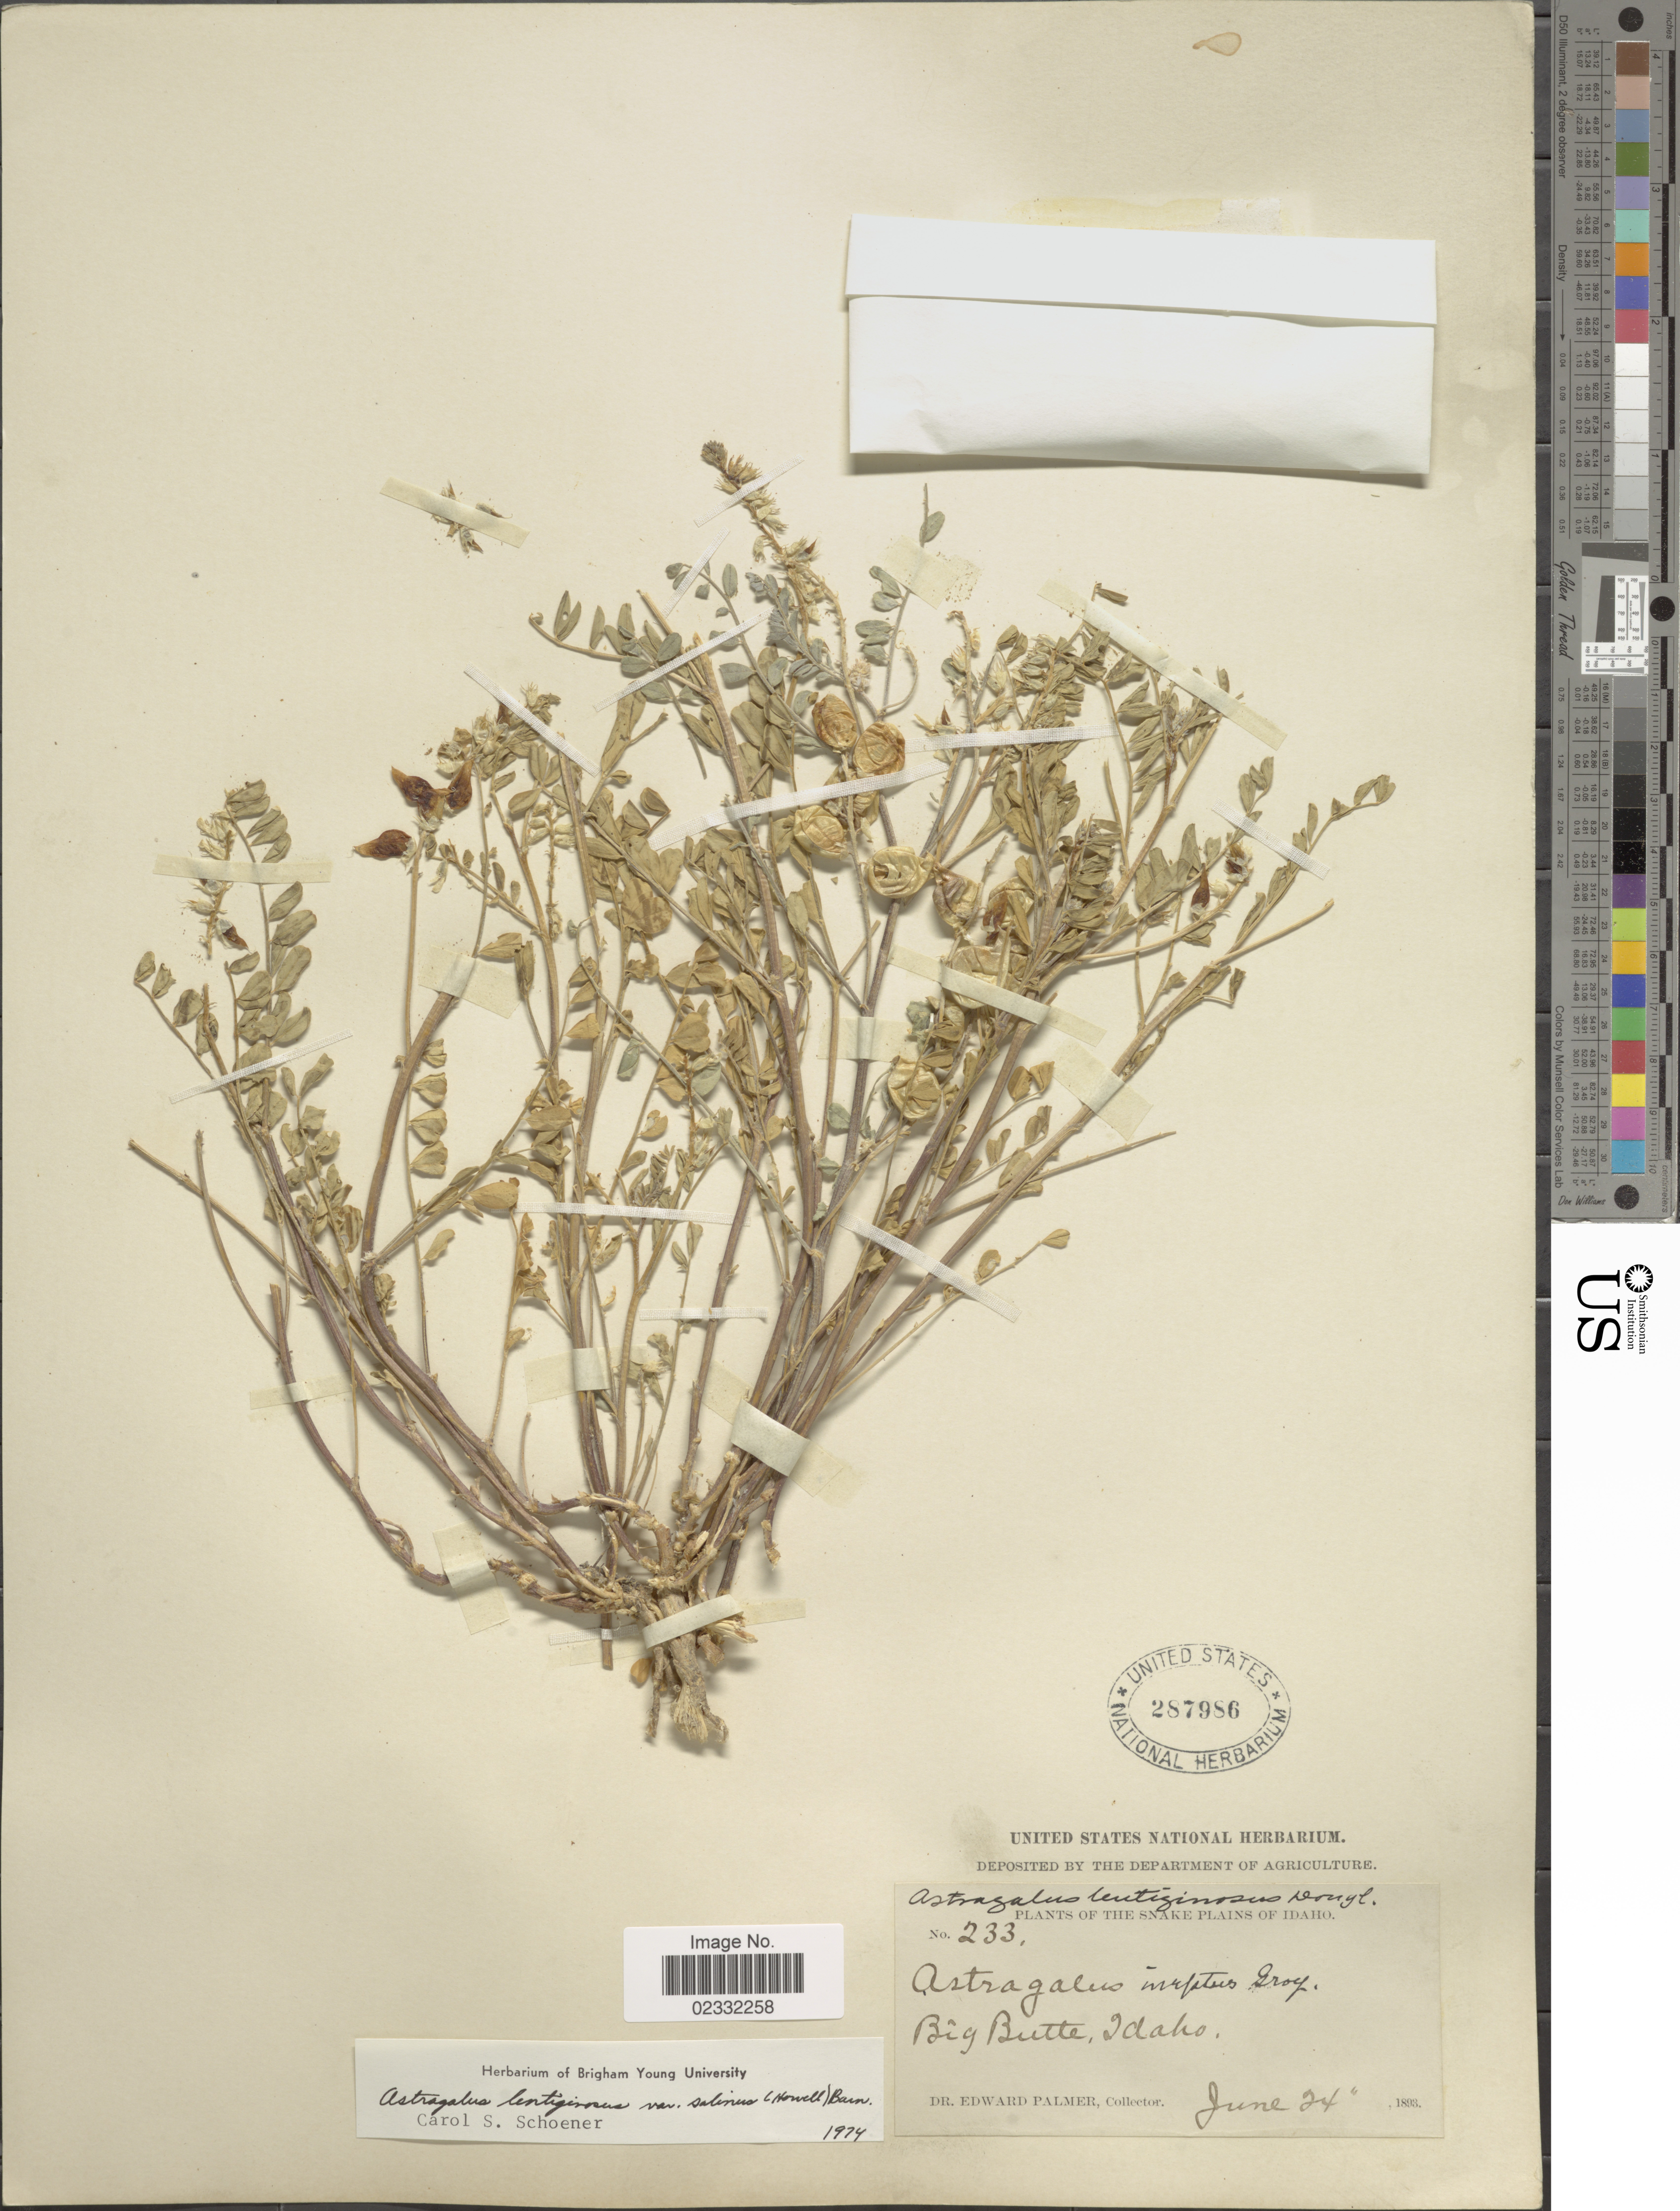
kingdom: Plantae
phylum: Tracheophyta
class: Magnoliopsida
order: Fabales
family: Fabaceae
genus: Astragalus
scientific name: Astragalus lentiginosus var. salinus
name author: (Howell) Barneby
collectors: E. Palmer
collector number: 233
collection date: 1893-06-24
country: United States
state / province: Idaho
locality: The Snake Plains of Idaho, Big Butte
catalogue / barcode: US 287986